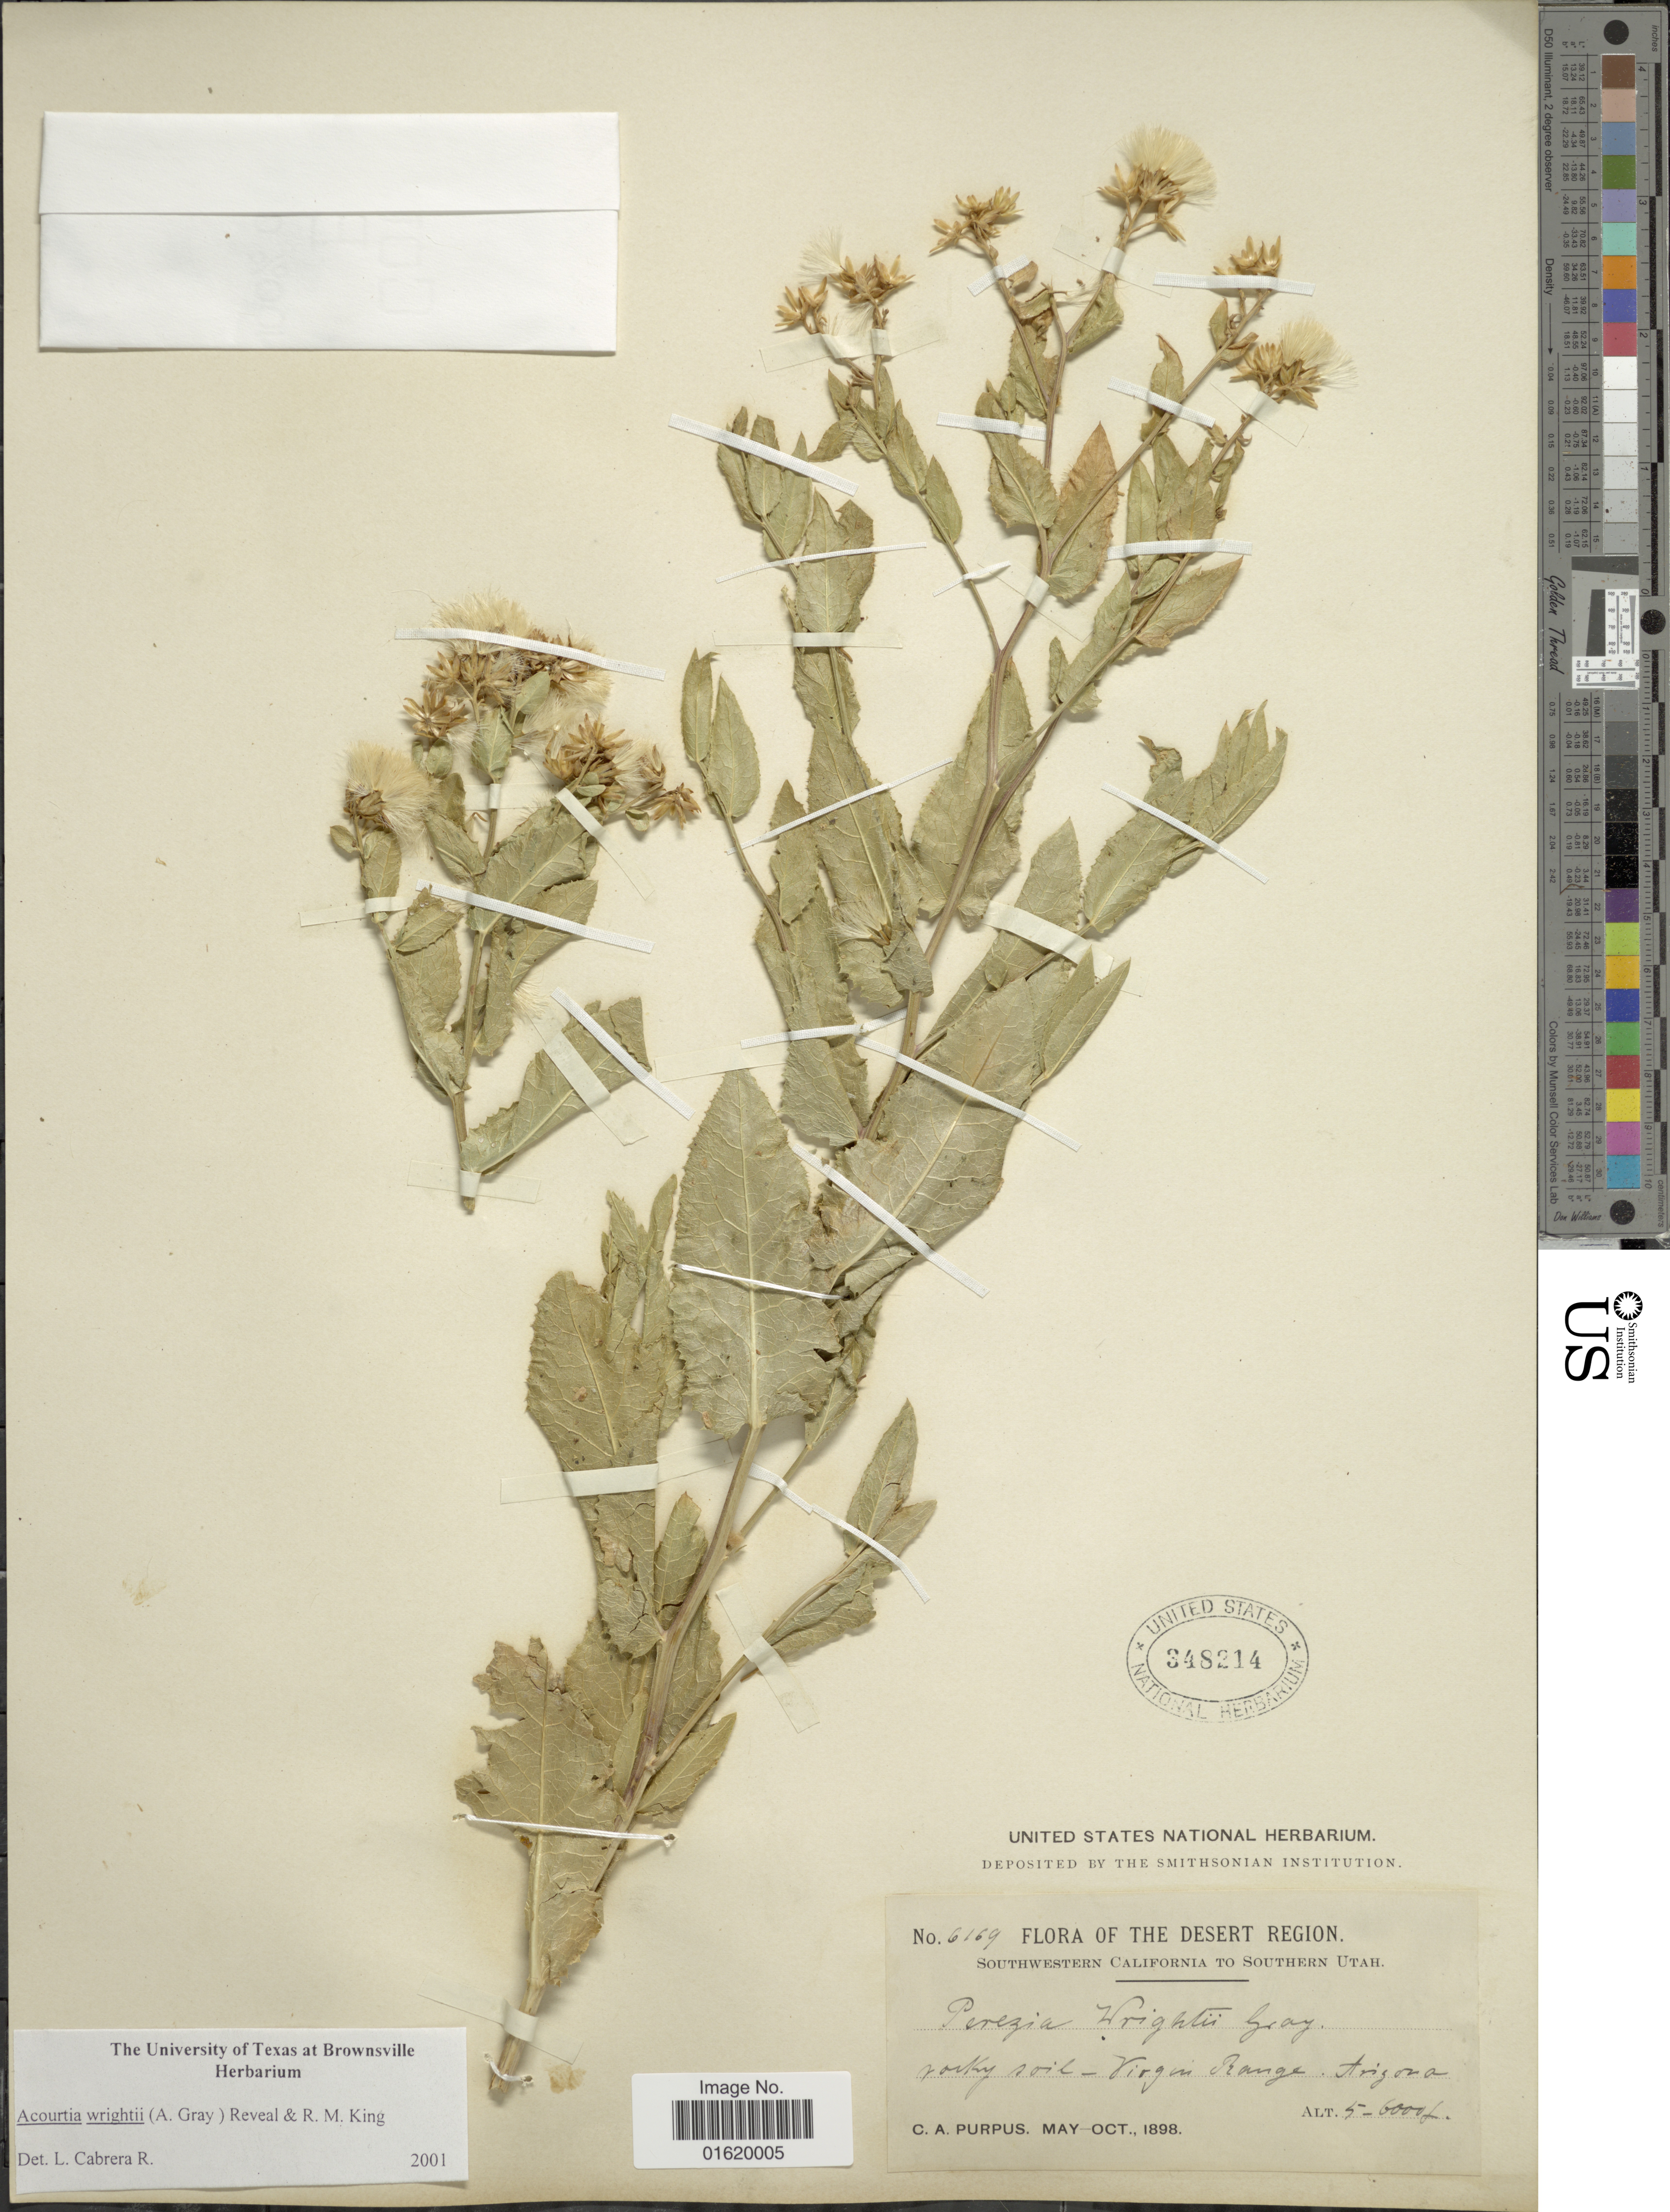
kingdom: Plantae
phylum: Tracheophyta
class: Magnoliopsida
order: Asterales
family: Asteraceae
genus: Acourtia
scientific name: Acourtia wrightii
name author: (A. Gray) Reveal & R.M. King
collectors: C. A. Purpus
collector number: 6169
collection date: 1898-05/1898-10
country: United States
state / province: Arizona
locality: Desert Region, Southwestern California to Southern Utah, north soil, Virgin Range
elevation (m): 1524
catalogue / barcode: US 348214